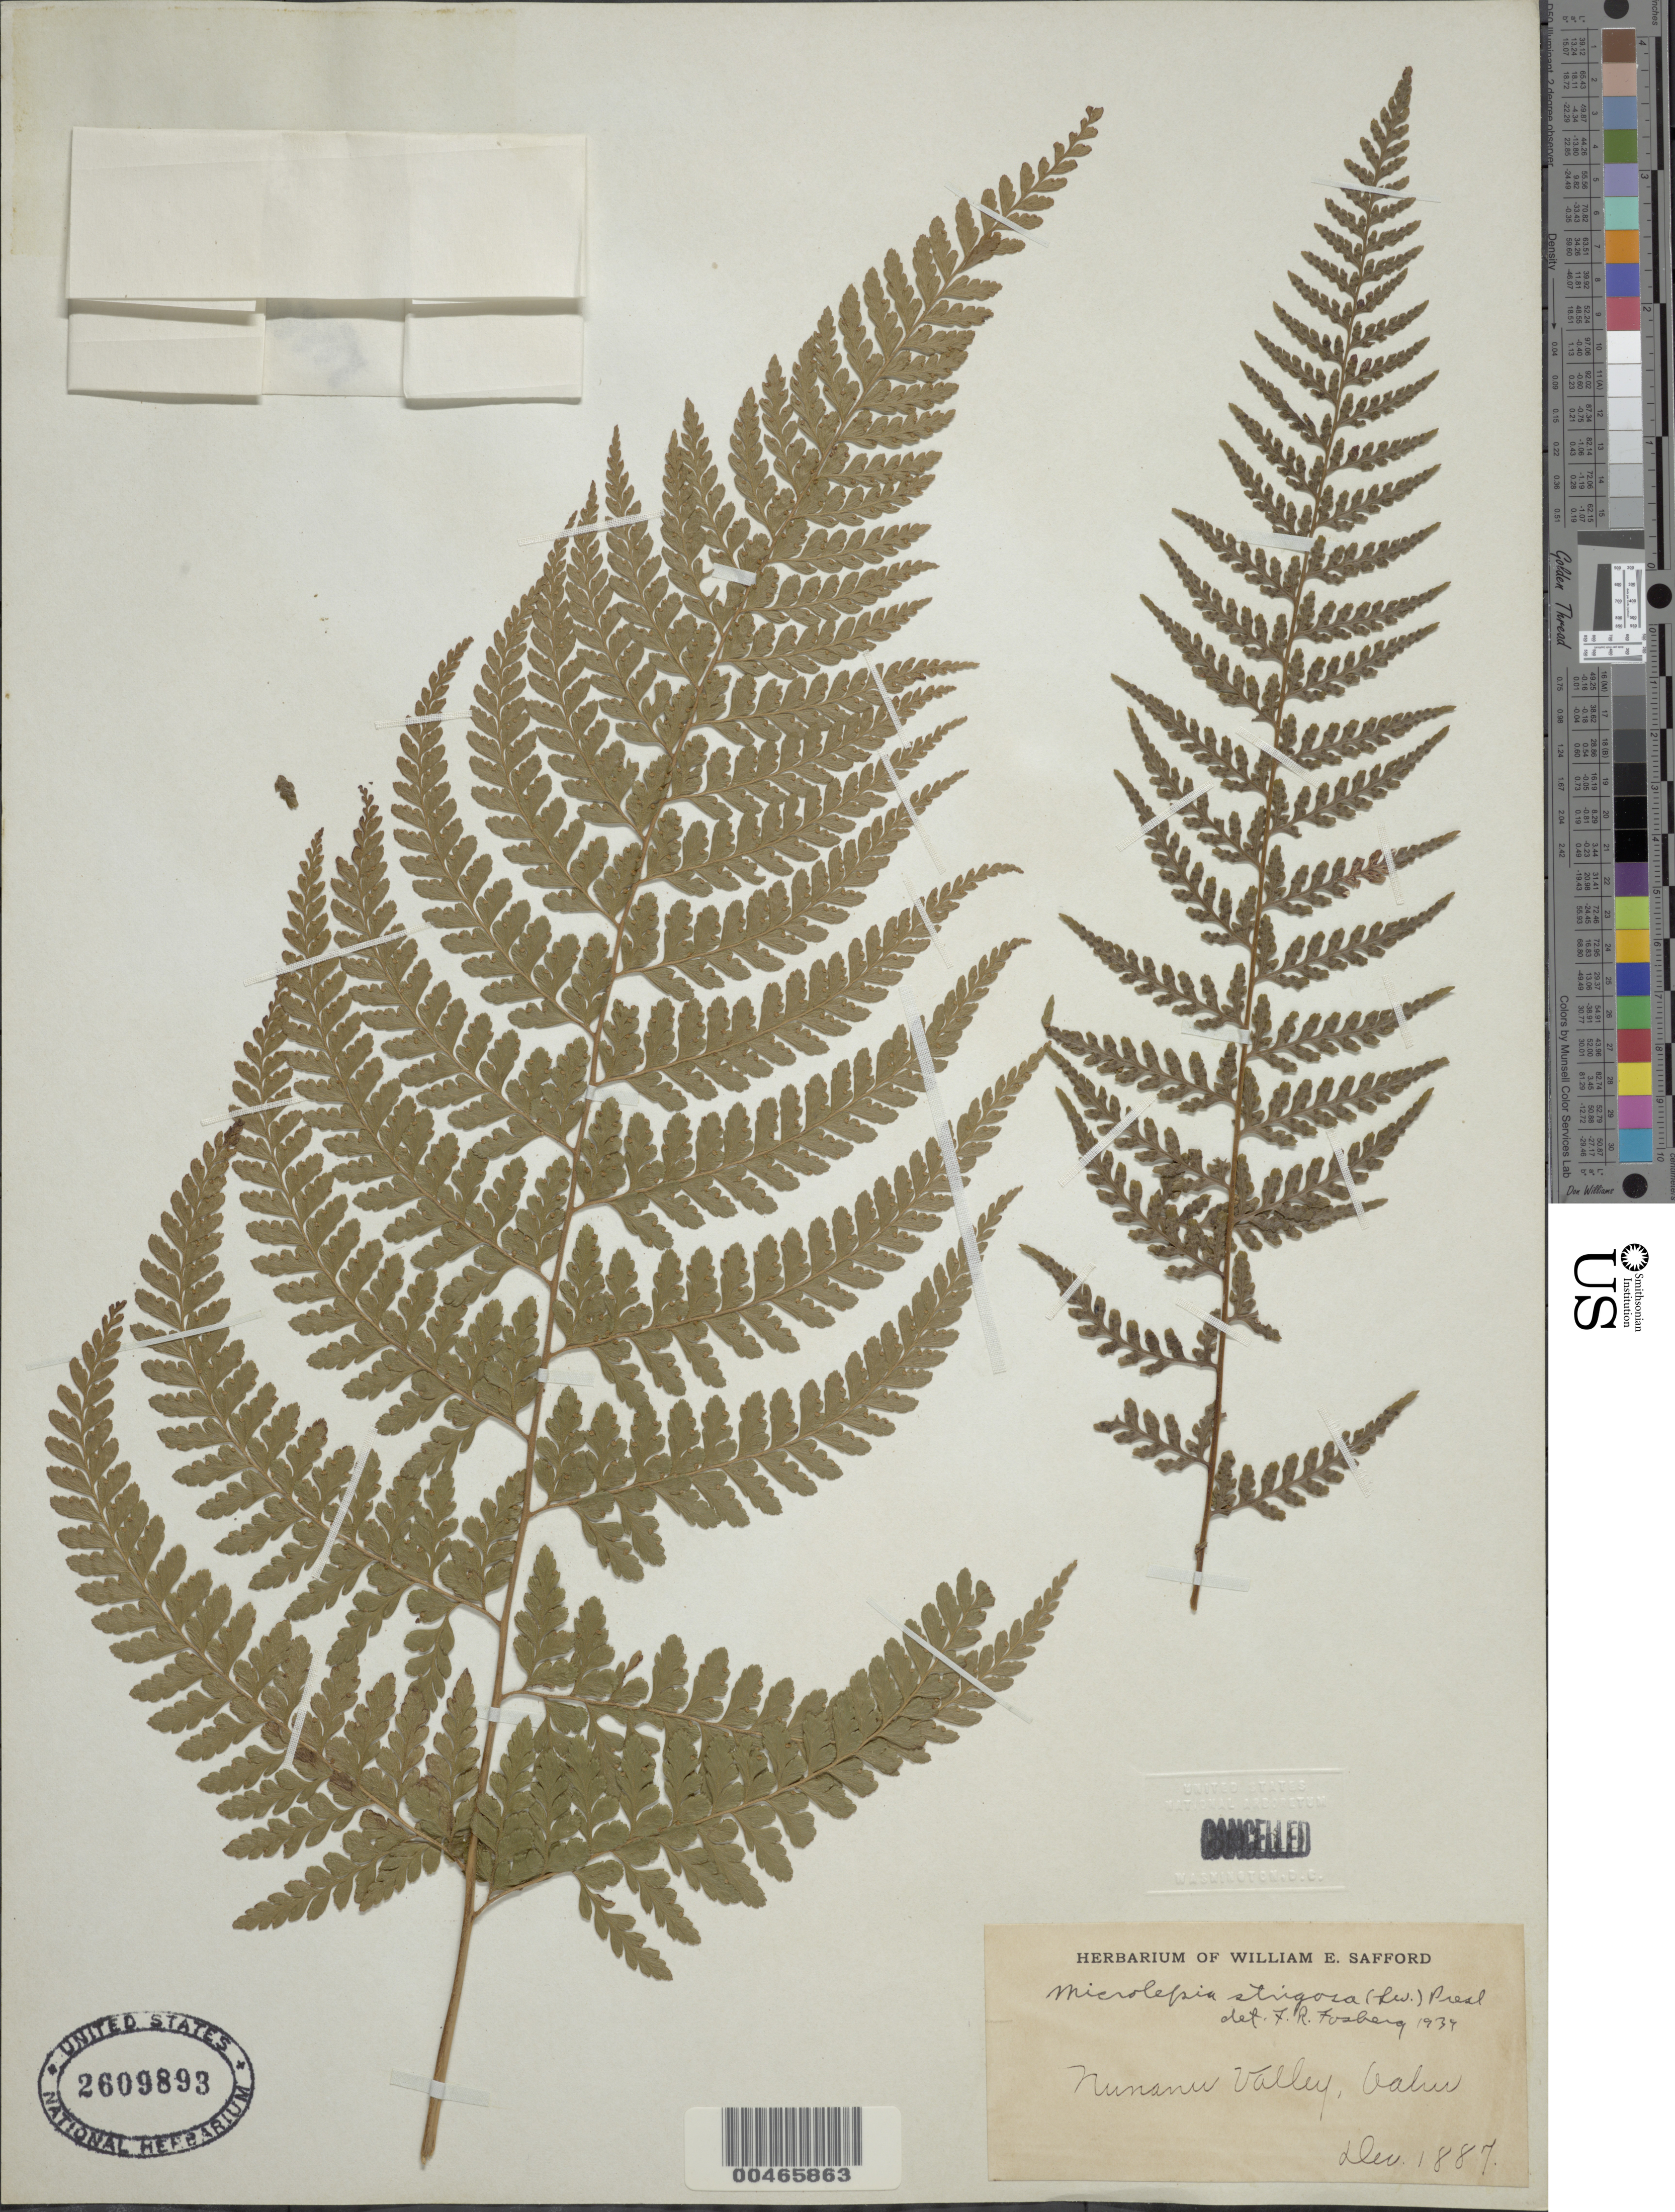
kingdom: Plantae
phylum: Tracheophyta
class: Polypodiopsida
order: Polypodiales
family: Dennstaedtiaceae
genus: Microlepia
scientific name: Microlepia strigosa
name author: (Thunb.) J. Presl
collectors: W. E. Safford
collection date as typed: Dec 1887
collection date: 1887-12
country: United States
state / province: Hawaii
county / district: Honolulu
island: Oahu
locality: Nunanu Valley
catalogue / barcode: US 2609893